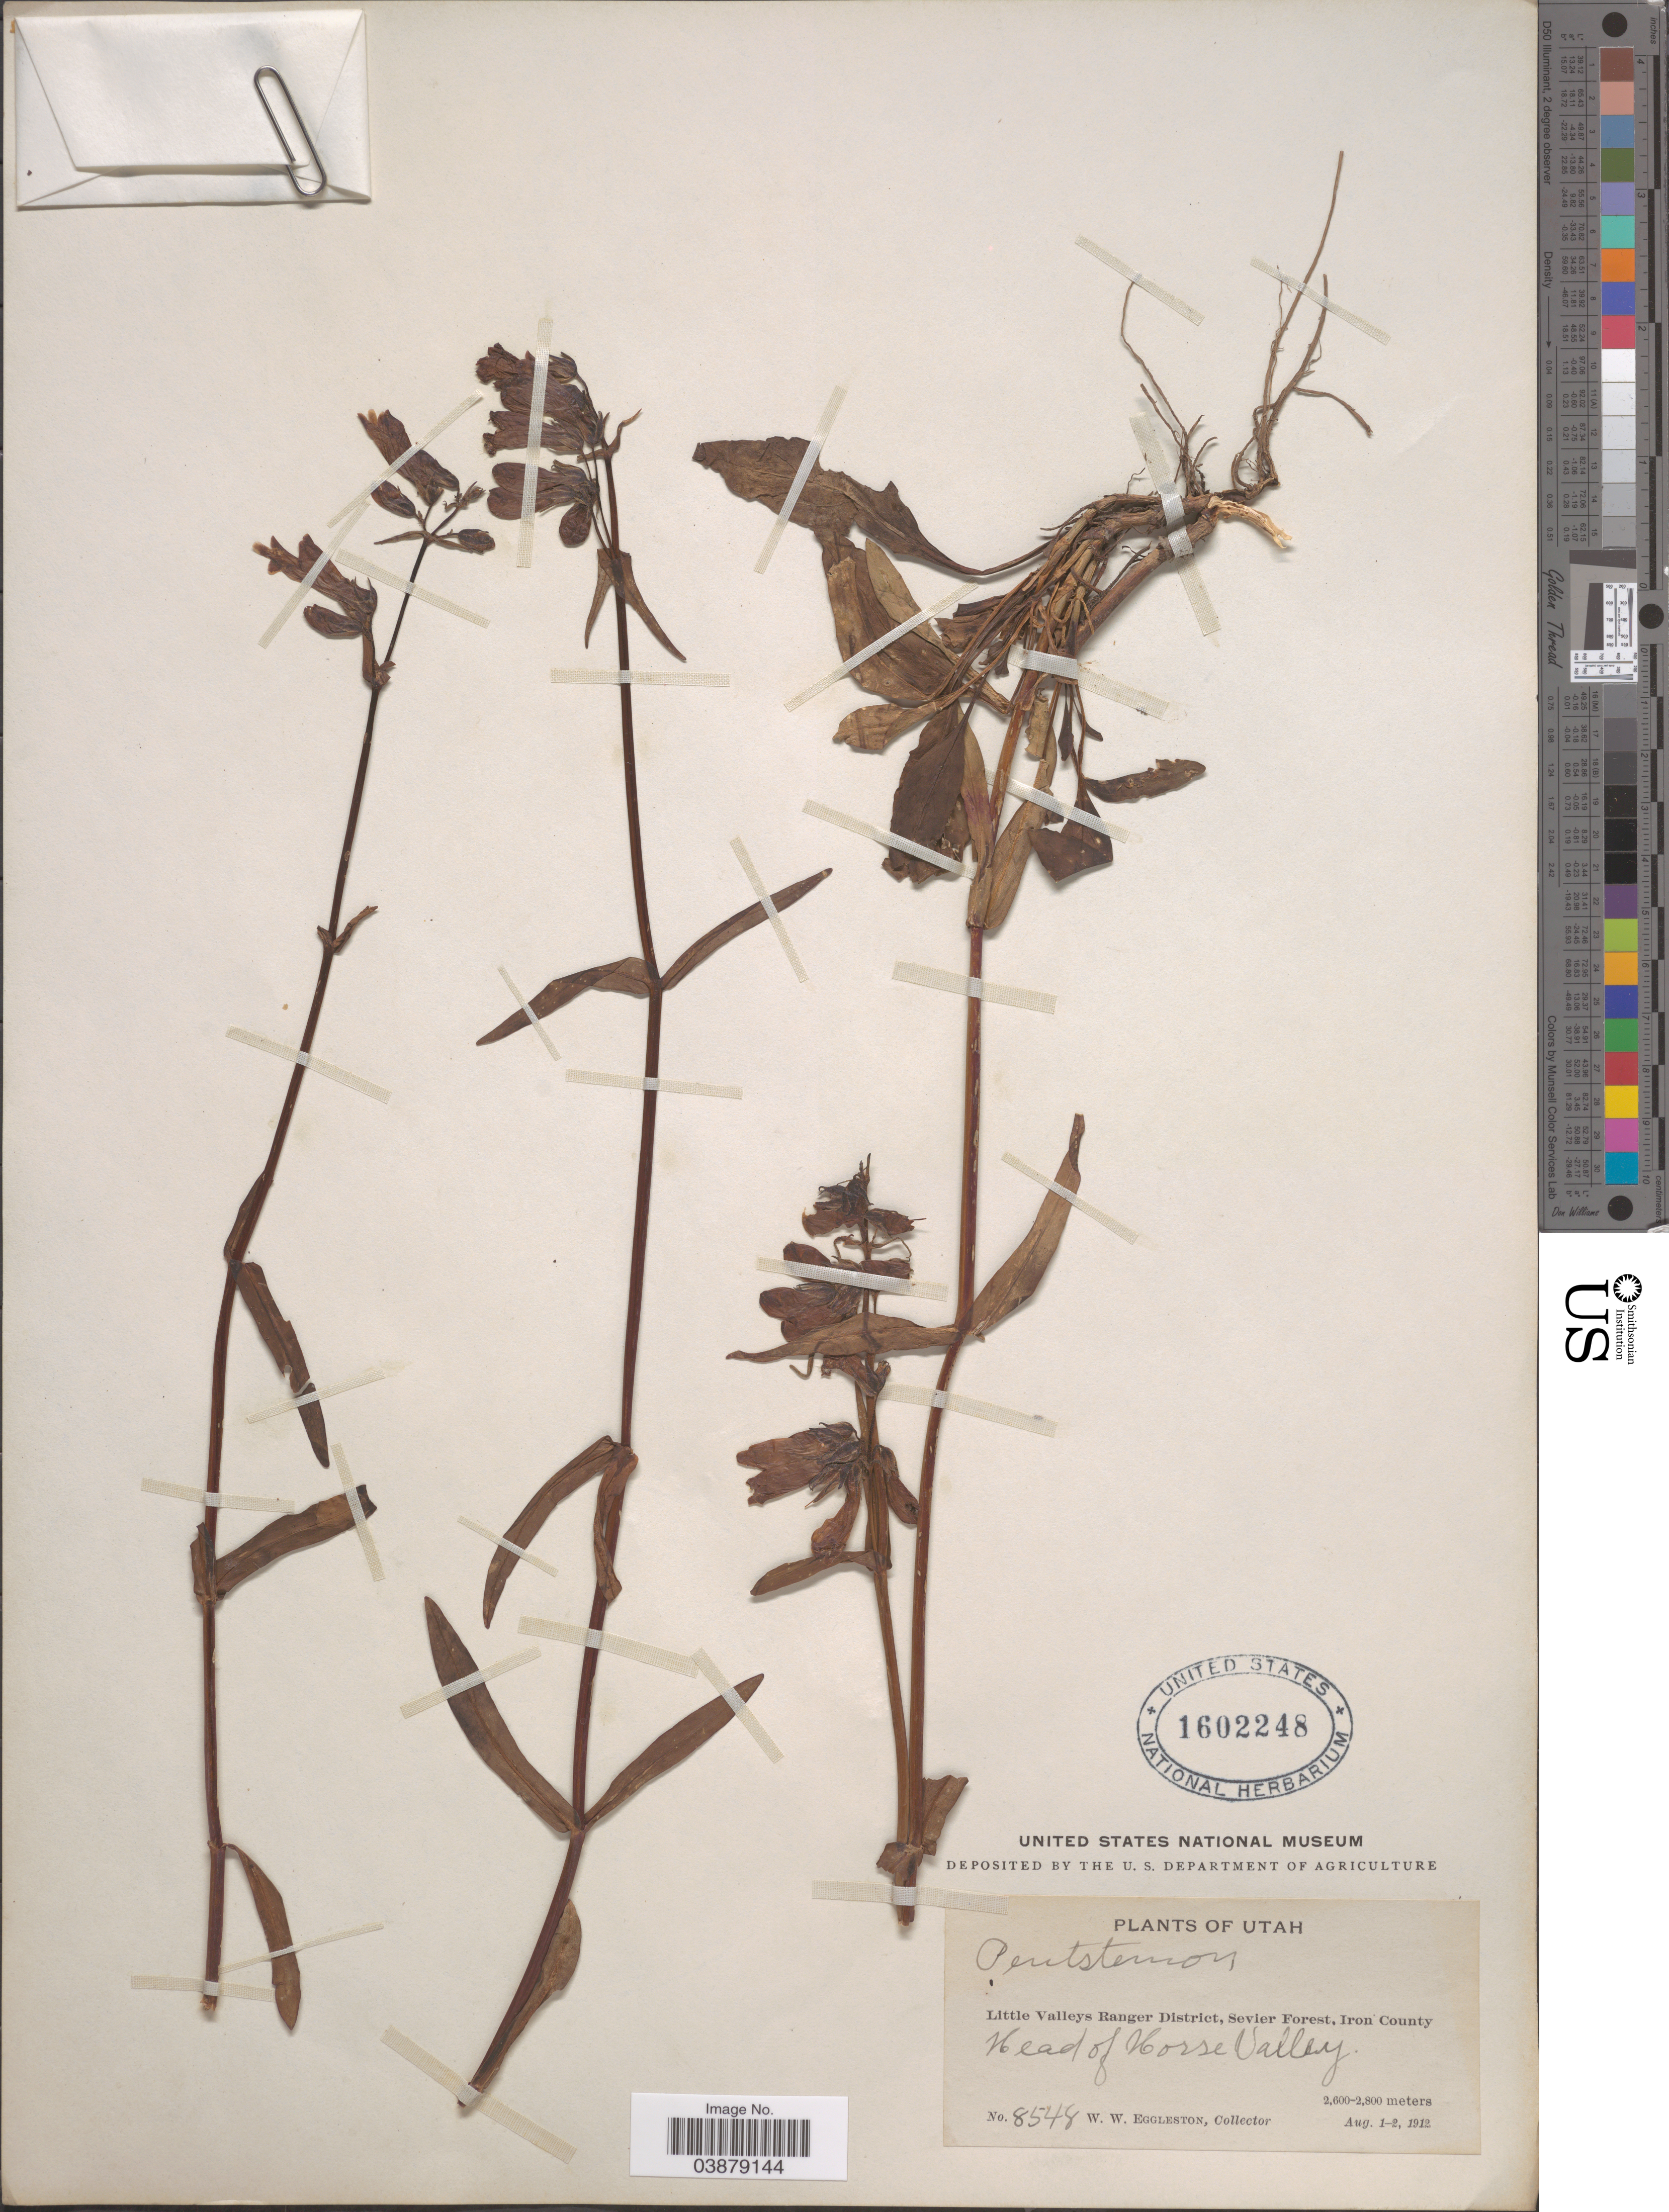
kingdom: Plantae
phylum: Tracheophyta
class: Magnoliopsida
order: Lamiales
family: Plantaginaceae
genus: Penstemon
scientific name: Penstemon whippleanus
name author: A. Gray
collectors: W. W. Eggleston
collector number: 8548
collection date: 1912-08-01/1912-08-02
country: United States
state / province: Utah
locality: Little Valleys Ranger District, Sevier Forest, Iron County. Head of Horse Valley.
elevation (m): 2600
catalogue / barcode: US 1602248